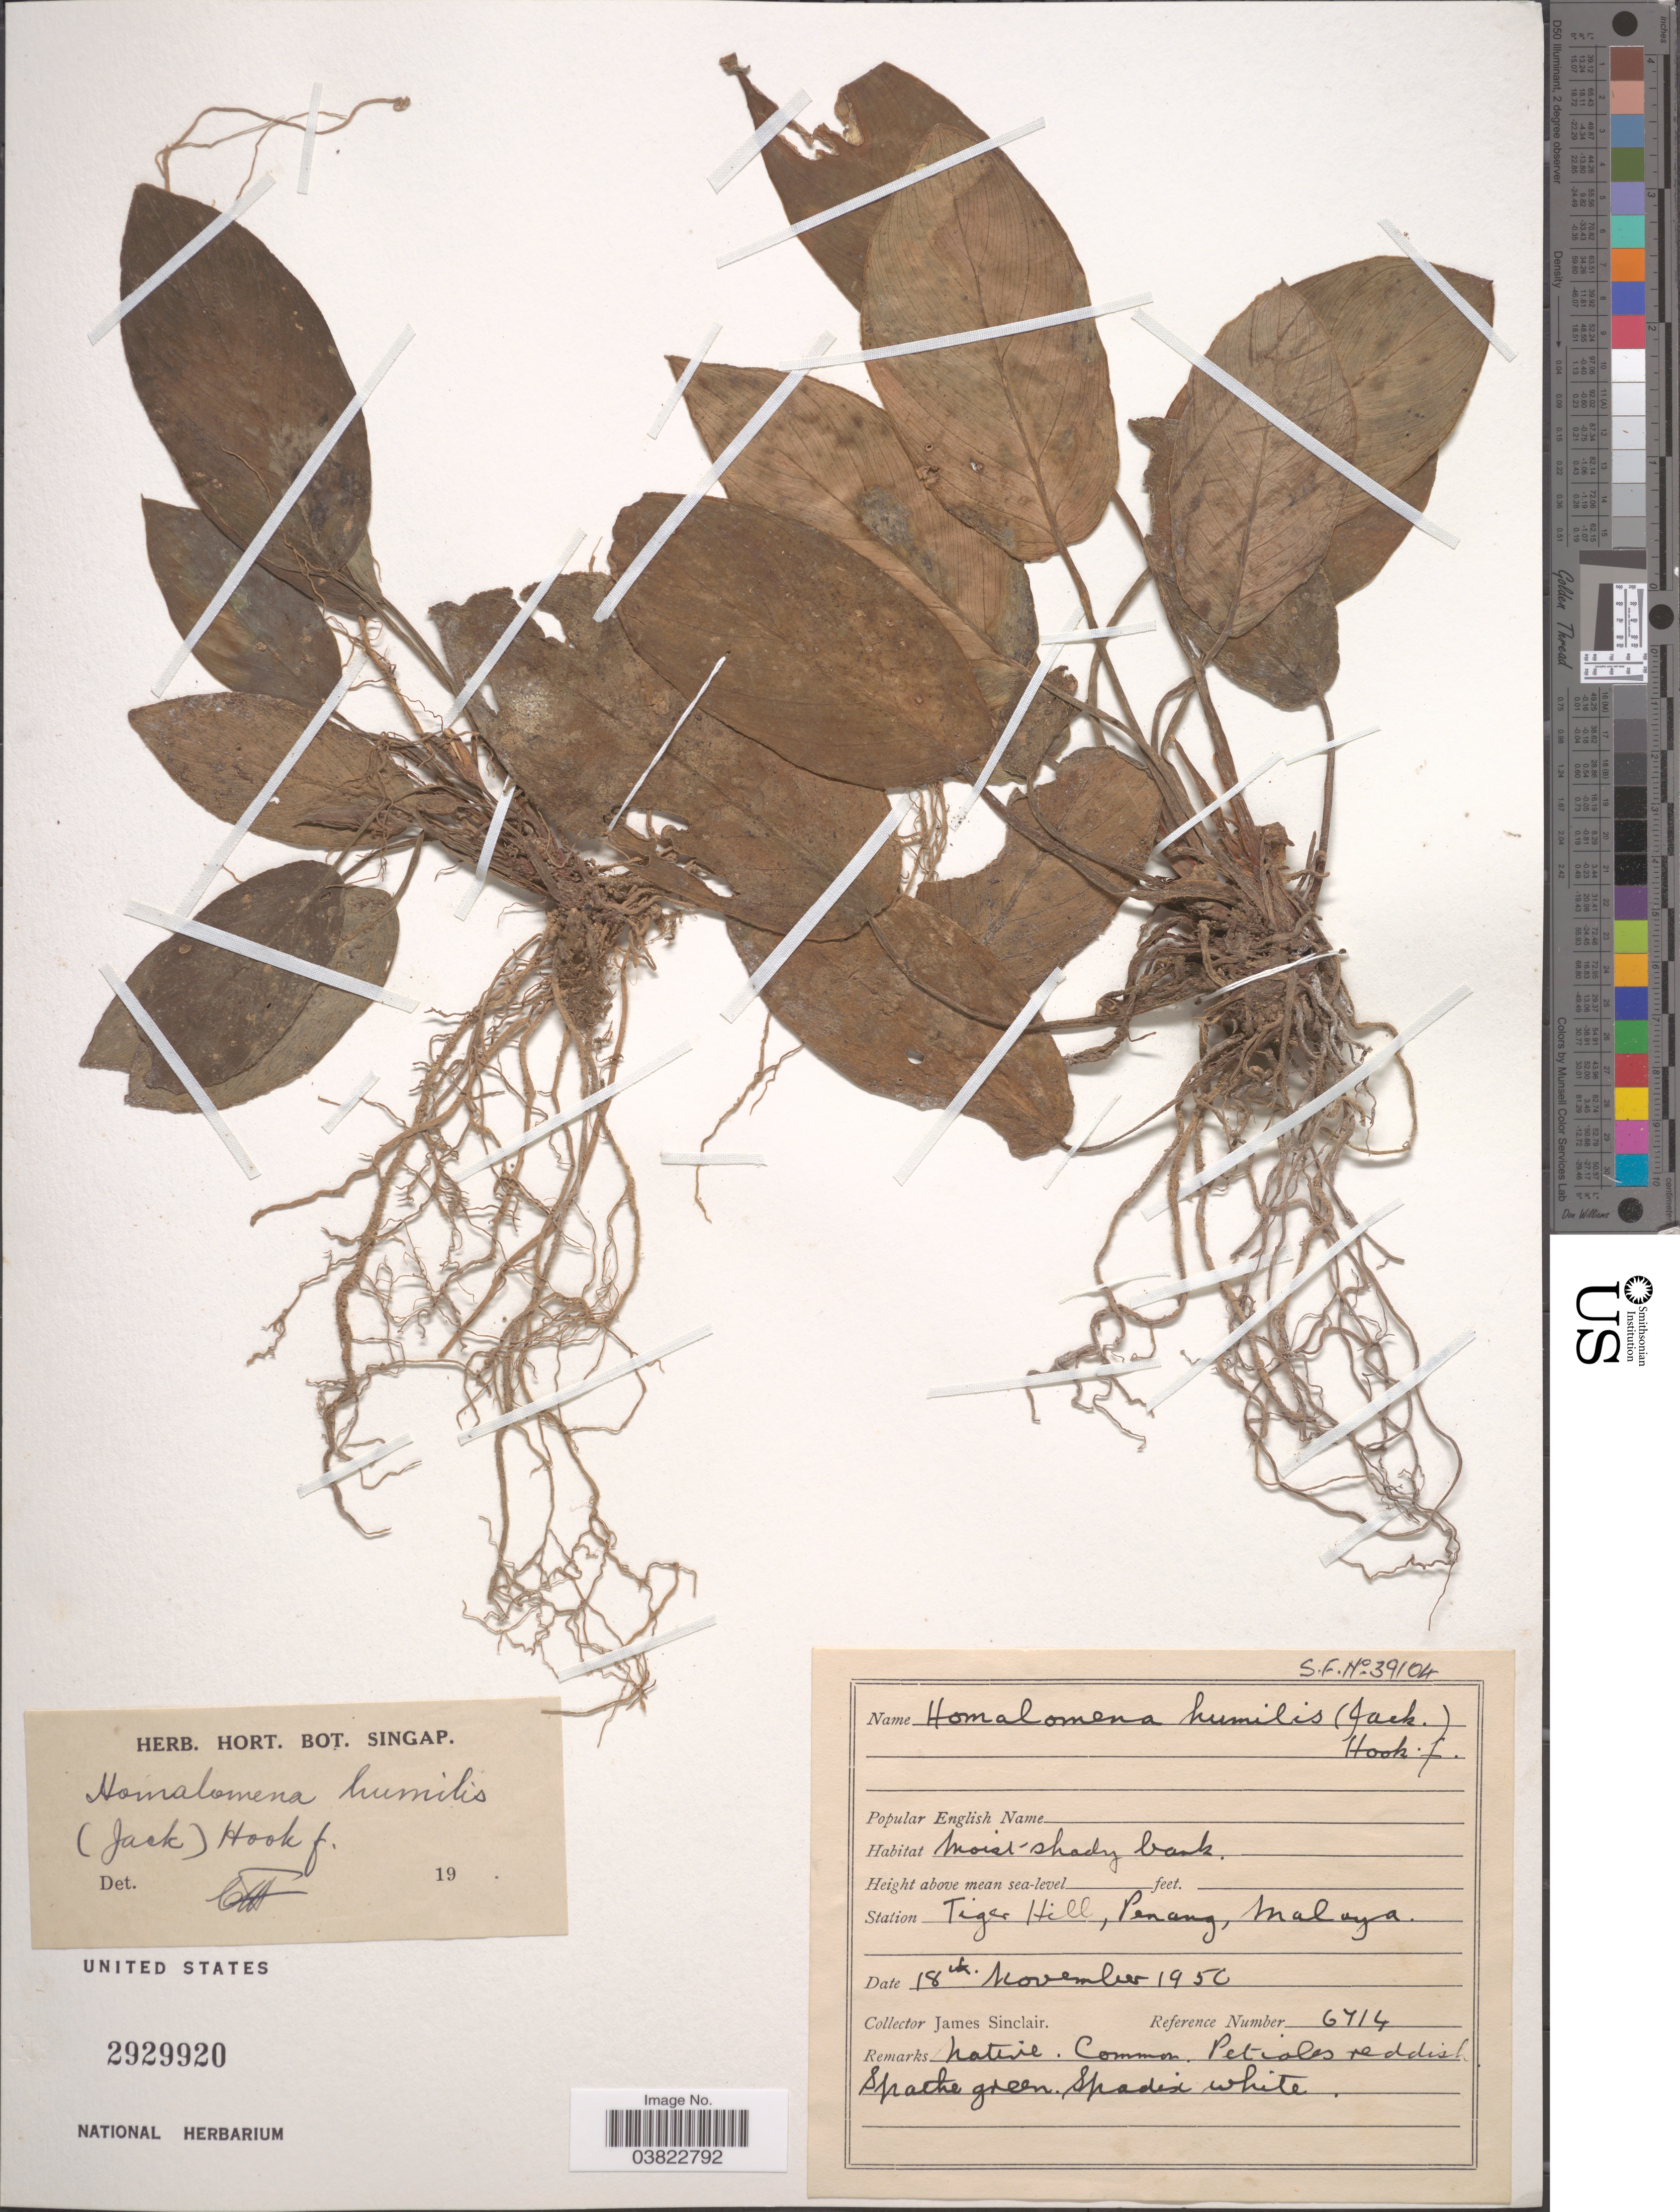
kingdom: Plantae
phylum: Tracheophyta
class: Liliopsida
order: Alismatales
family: Araceae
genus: Homalomena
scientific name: Homalomena humilis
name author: (Jack) Hook. f.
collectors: J. Sinclair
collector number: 6714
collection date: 1950-11-18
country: Malaysia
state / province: Pinang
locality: Tiger Hill, Penang, Malaya.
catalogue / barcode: US 2929920